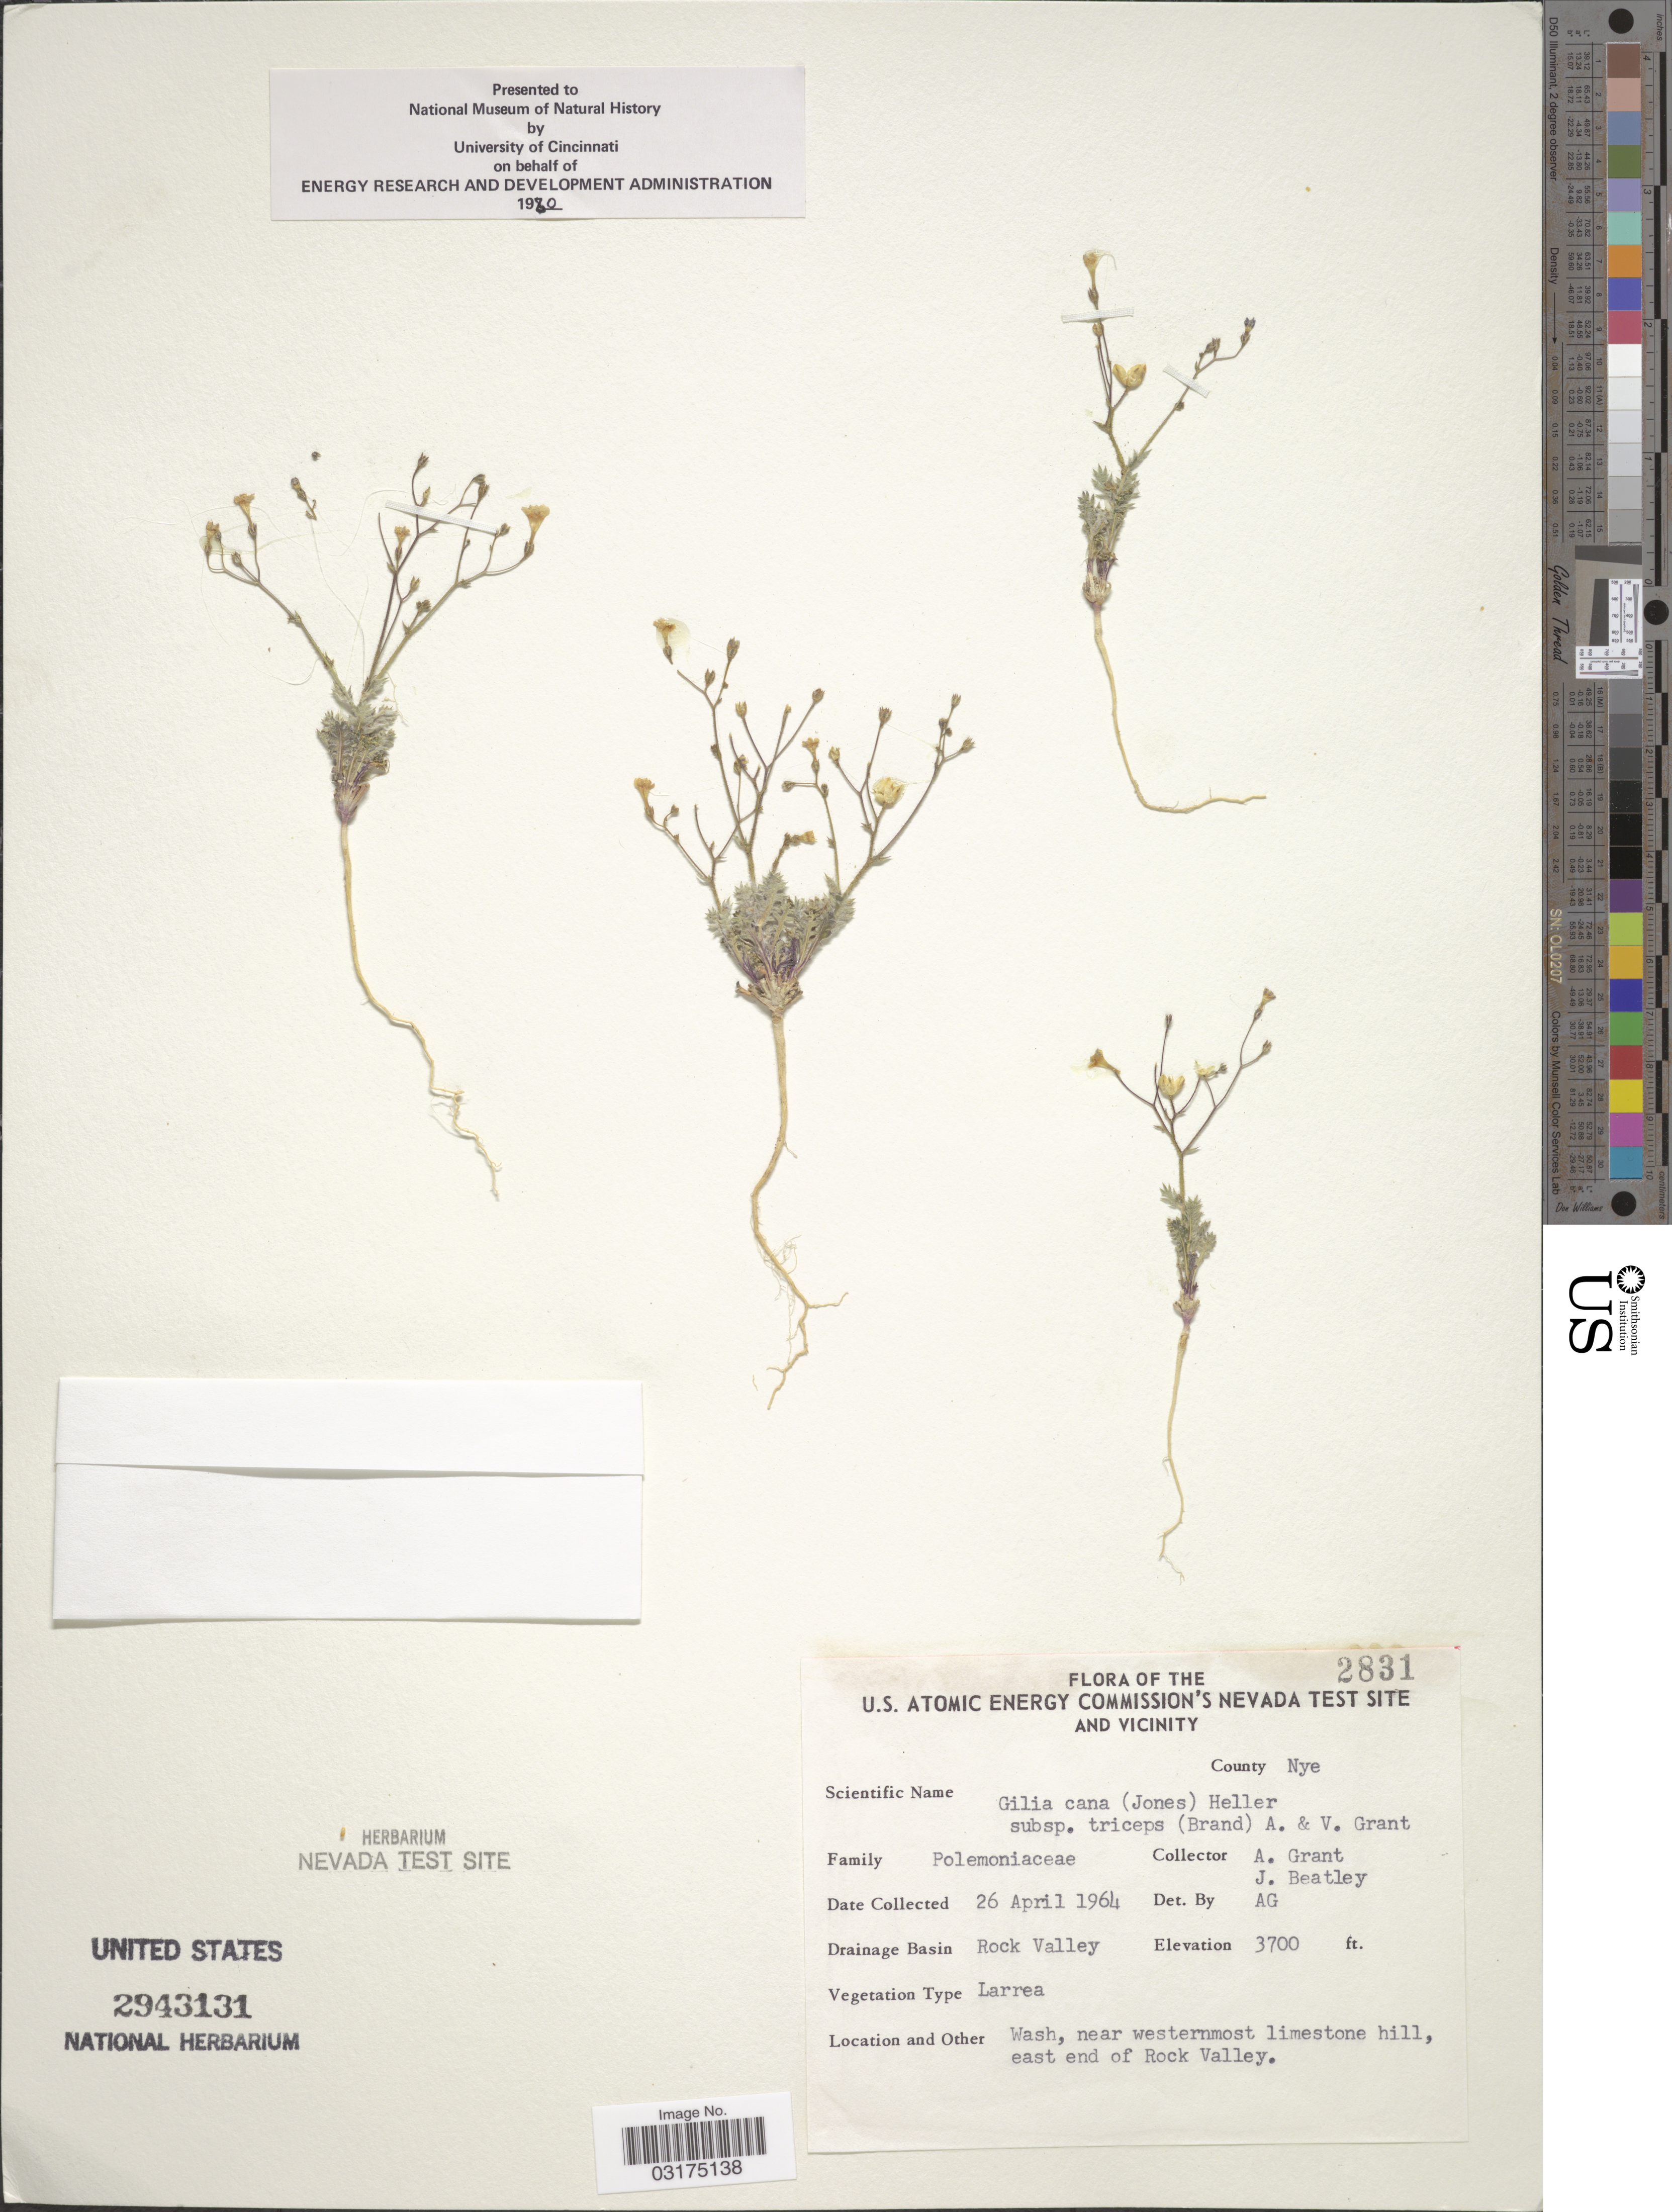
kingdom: Plantae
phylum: Tracheophyta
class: Magnoliopsida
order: Ericales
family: Polemoniaceae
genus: Gilia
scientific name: Gilia cana subsp. triceps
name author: (Brand) A.D. Grant & V.E. Grant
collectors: A. Grant & J. C. Beatley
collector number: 2831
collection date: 1964-04-26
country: United States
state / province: Nevada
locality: U.S. Atomic Energy Commission's Nevada Test Site and Vicinity, County Nye, Drainage Basin Rock Valley, Wash, near westernmost limestone hill, east end of Rocky Valley.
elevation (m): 1128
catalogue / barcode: US 2943131